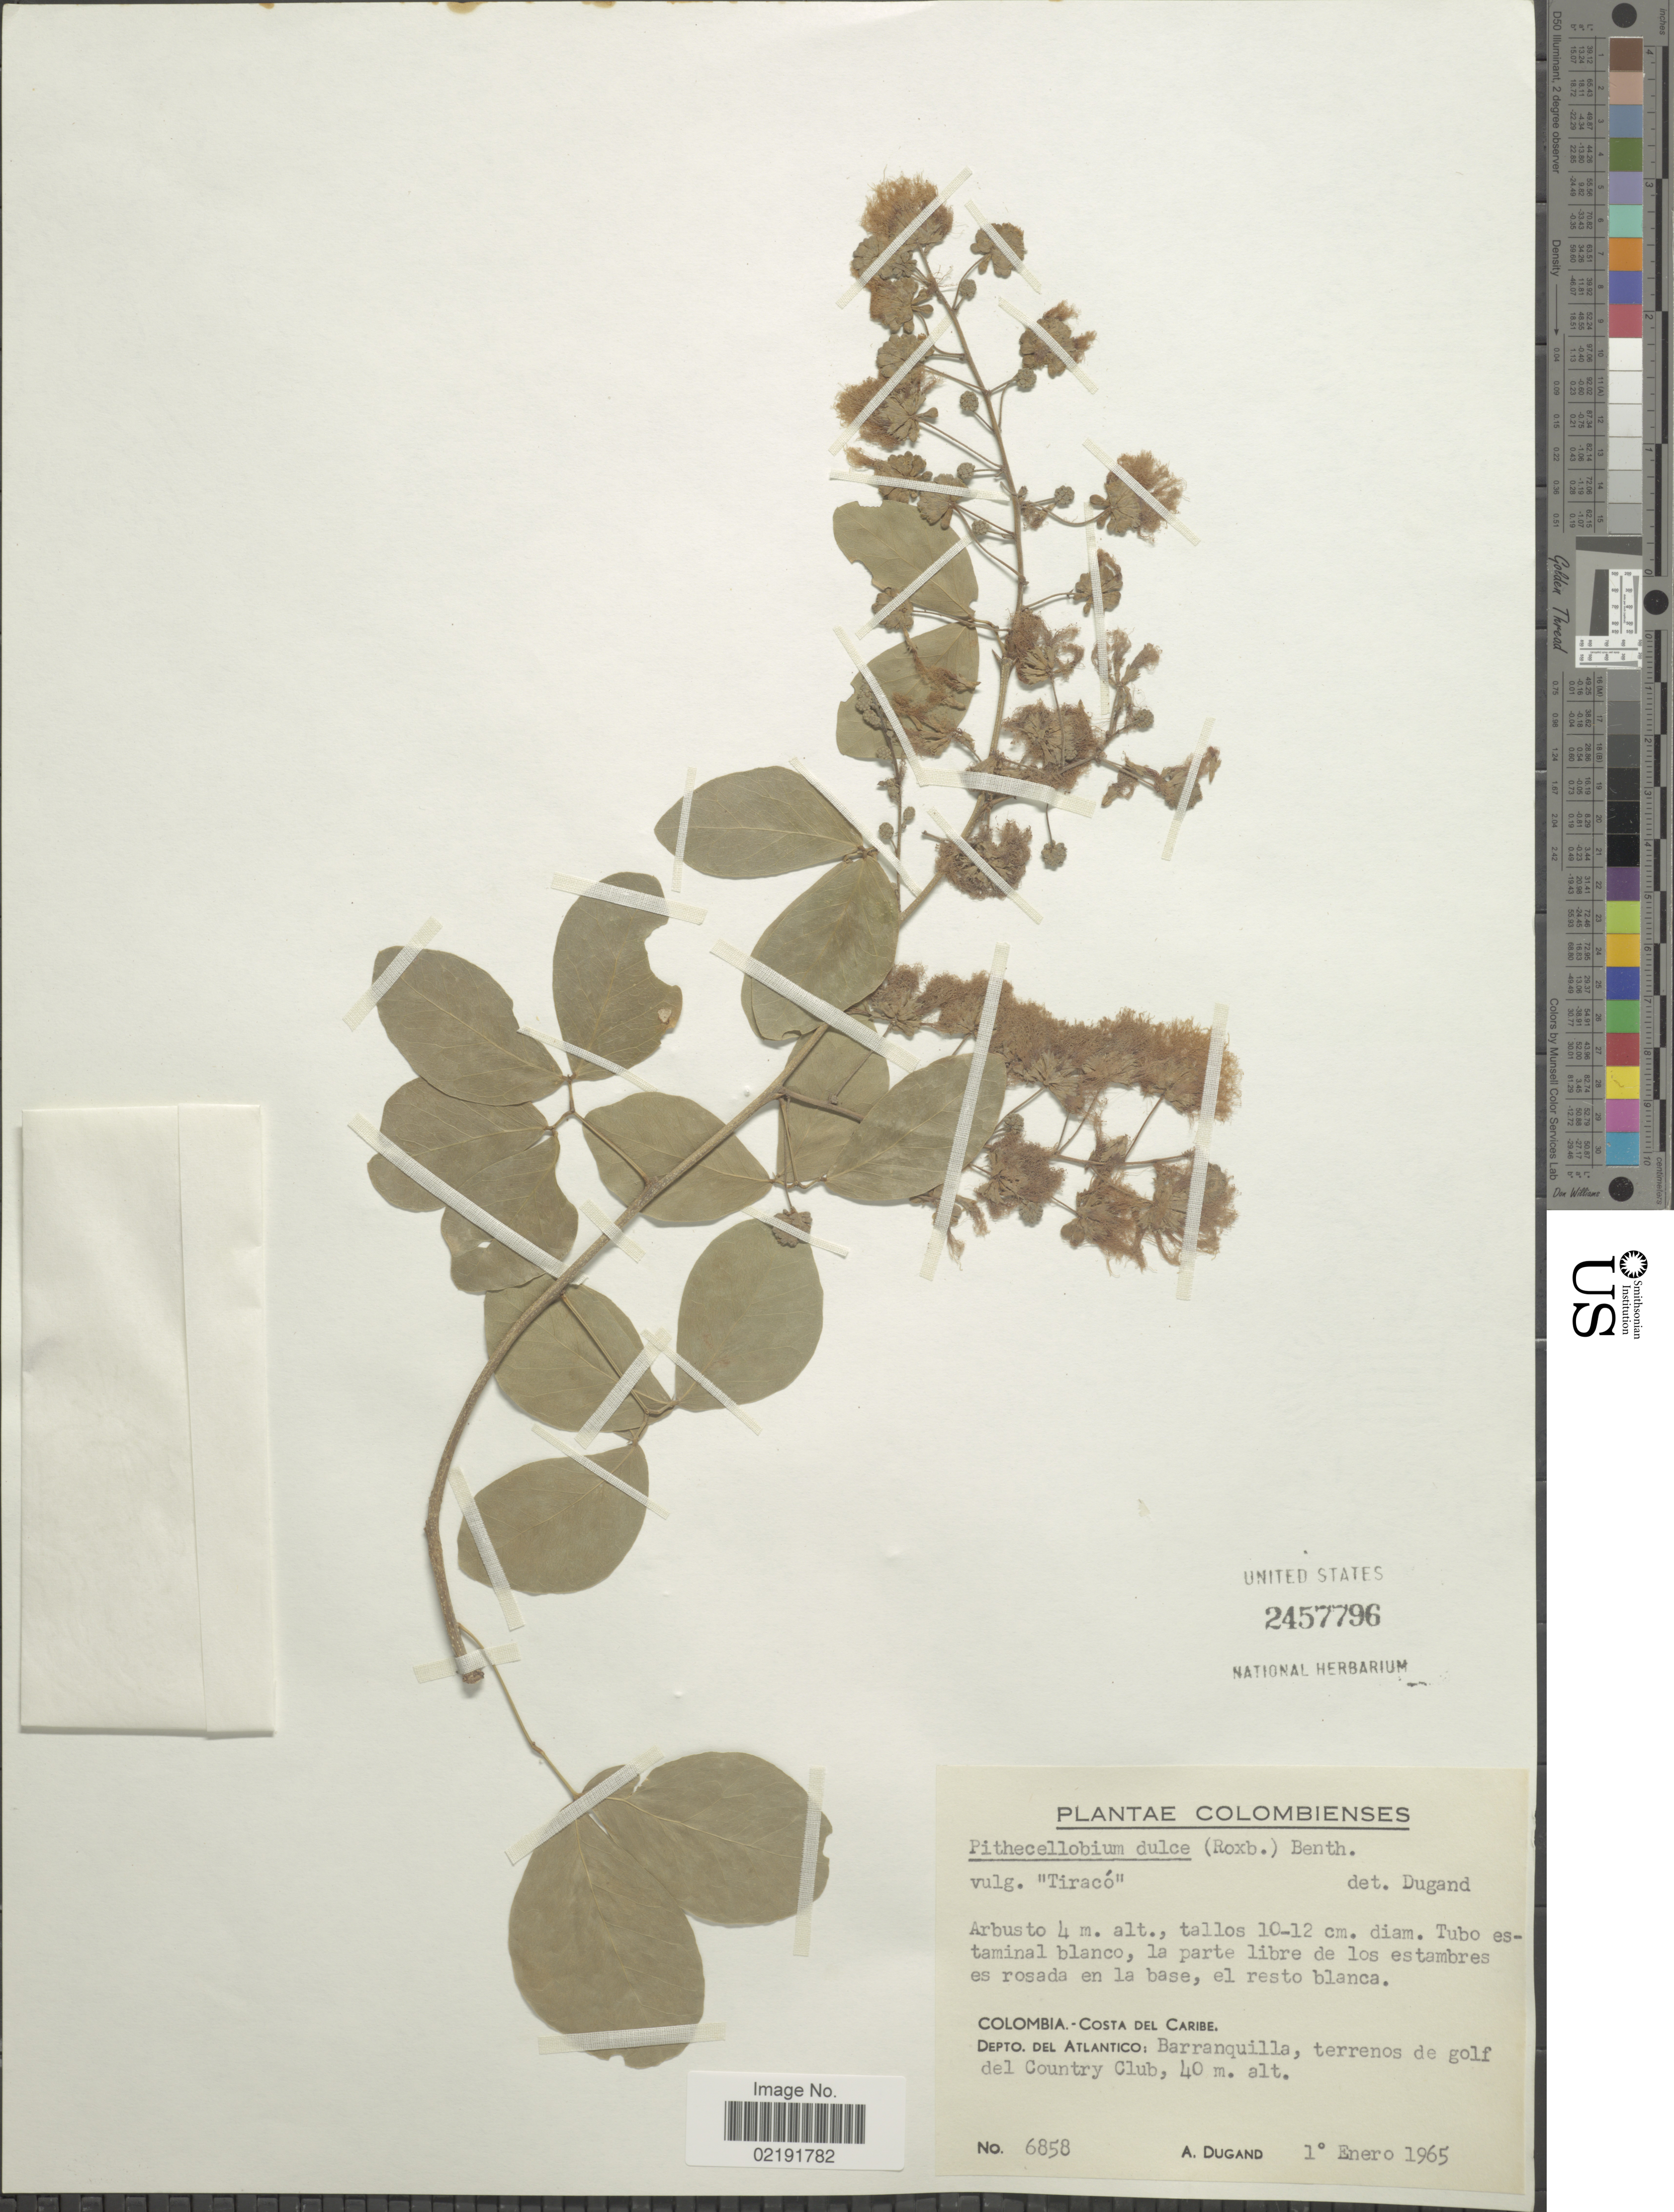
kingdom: Plantae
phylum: Tracheophyta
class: Magnoliopsida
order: Fabales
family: Fabaceae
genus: Pithecellobium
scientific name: Pithecellobium dulce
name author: (Roxb.) Benth.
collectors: A. Dugand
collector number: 6858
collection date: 1965-01-01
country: Colombia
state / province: Atlántico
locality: Colombia: Costa del Caribe. Depto. del Atlantico: Barranquilla, terrenos de golf del Country Club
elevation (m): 40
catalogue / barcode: US 2457796